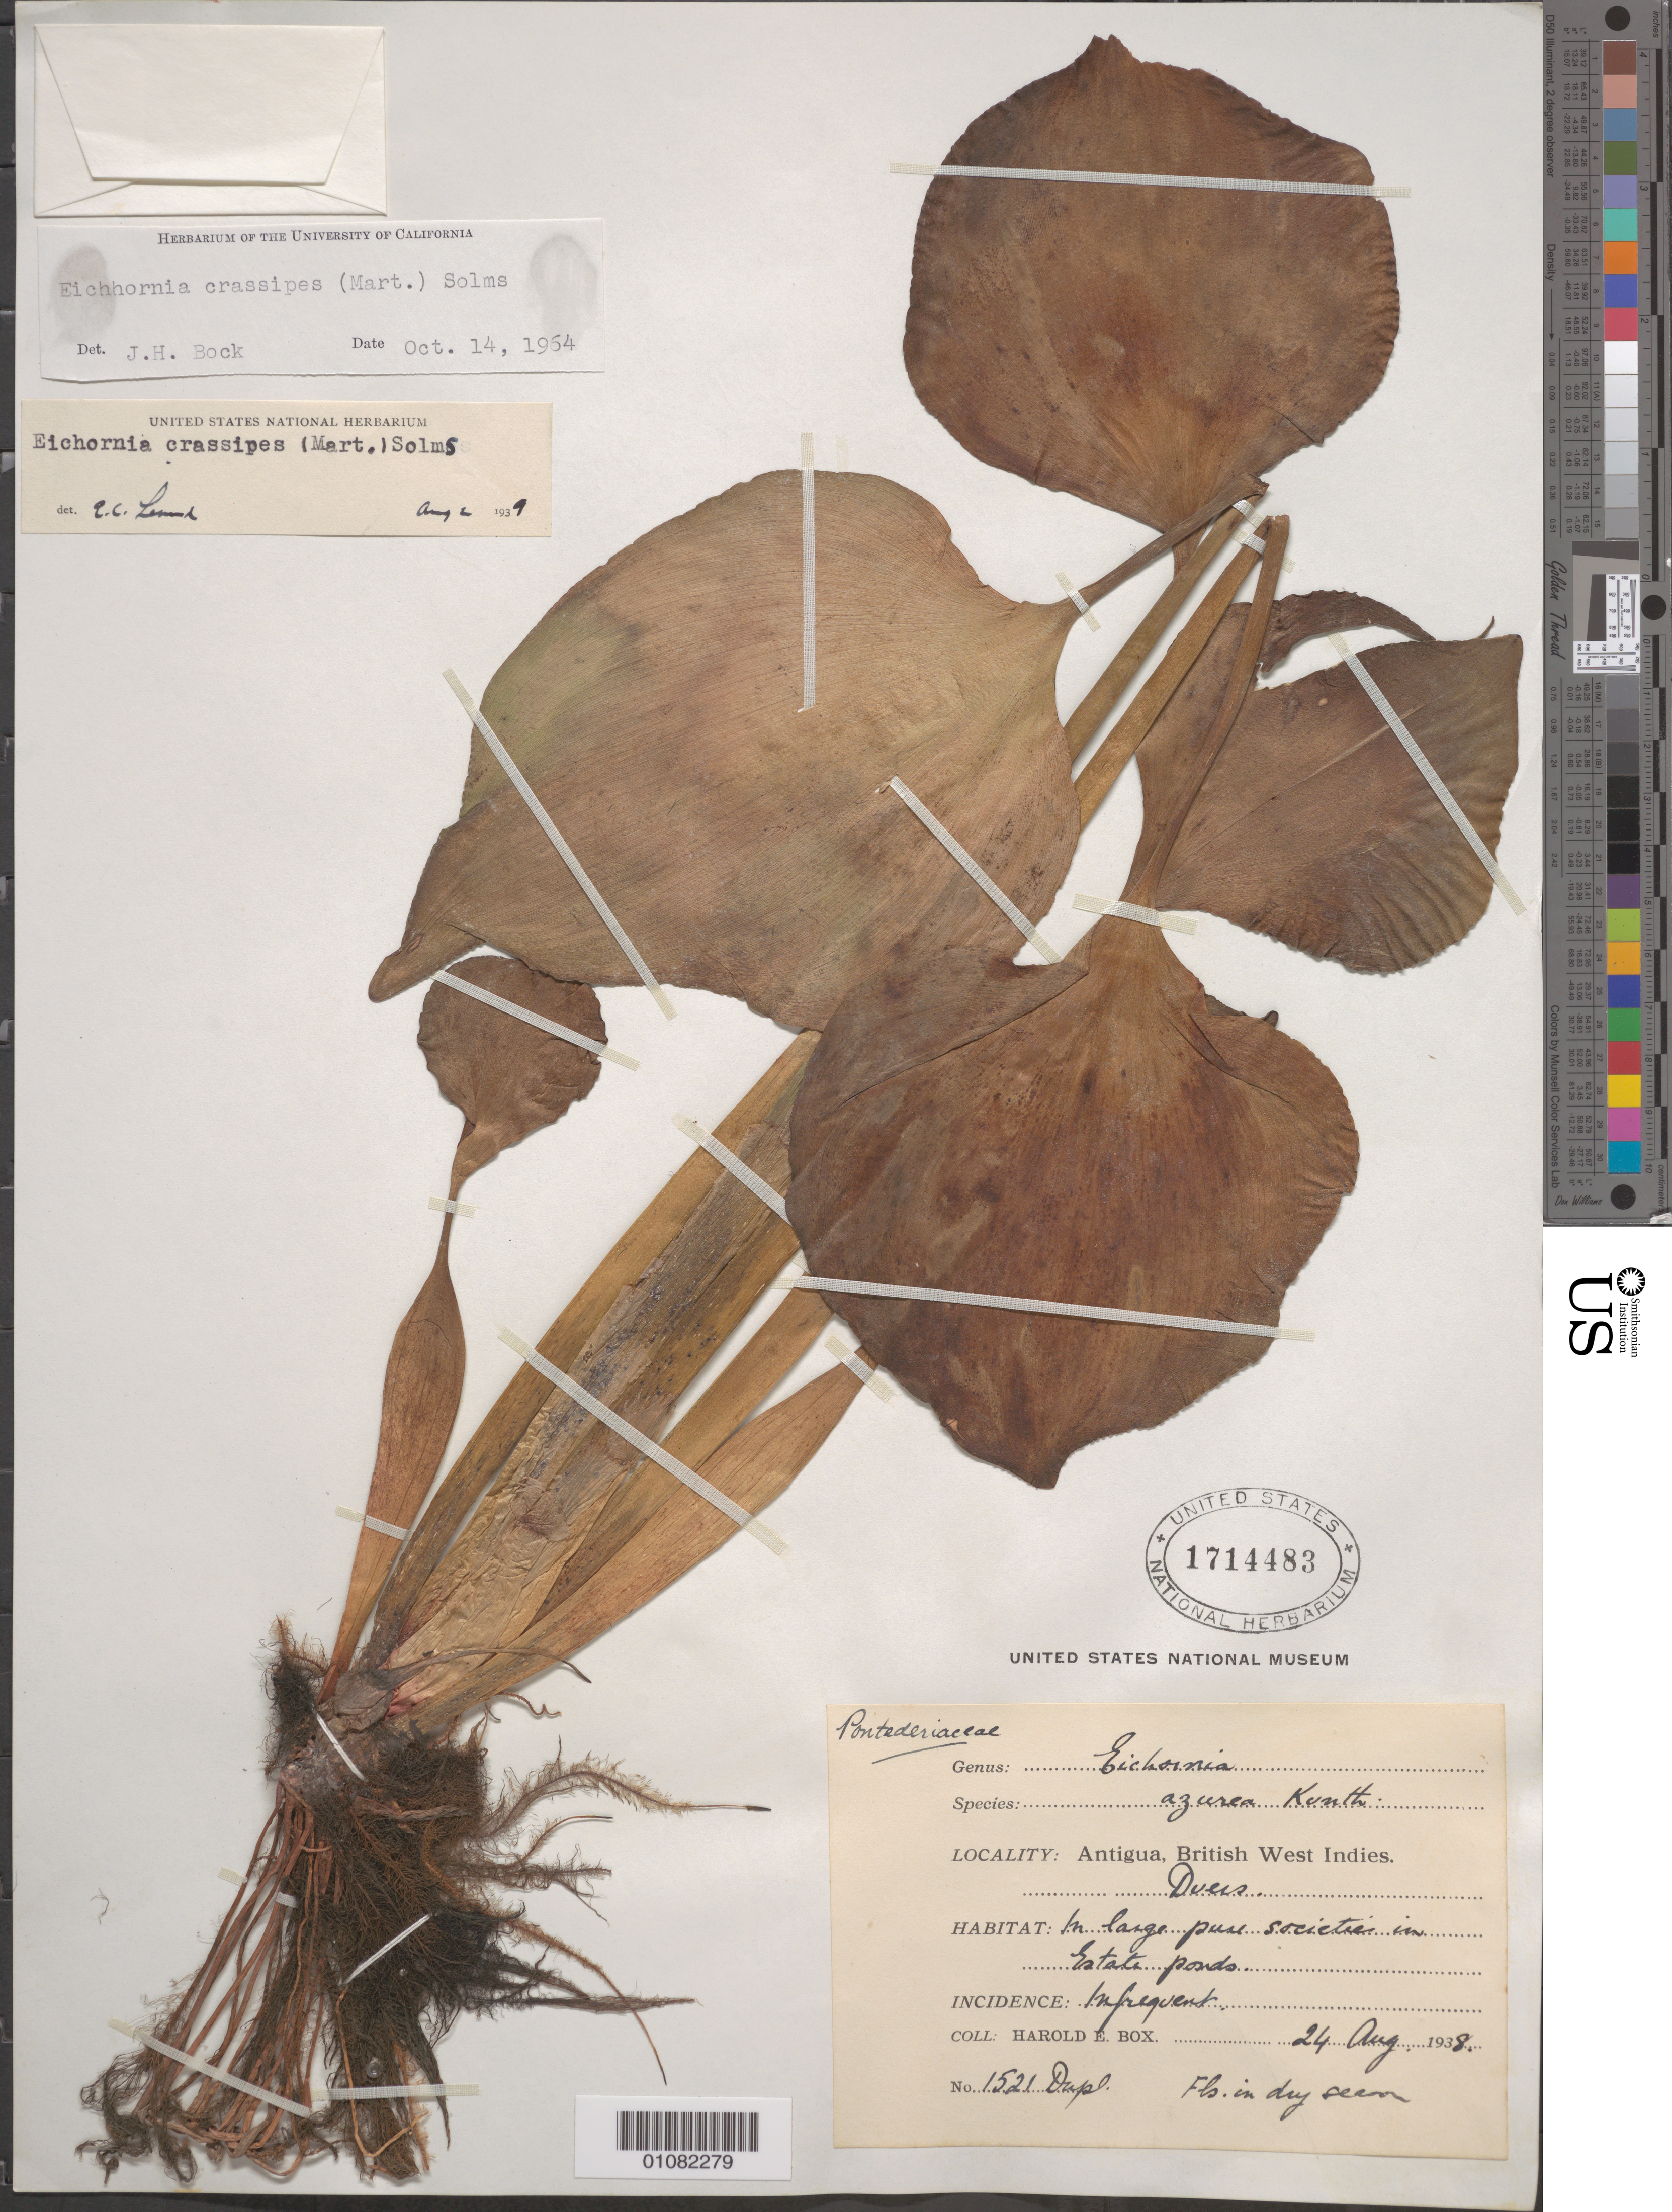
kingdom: Plantae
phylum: Tracheophyta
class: Liliopsida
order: Commelinales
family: Pontederiaceae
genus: Eichhornia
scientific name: Eichhornia crassipes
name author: (Mart.) Solms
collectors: H. E. Box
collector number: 1521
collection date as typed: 24 Aug 1938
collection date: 1938-08-24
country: Antigua and Barbuda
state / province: Saint Peter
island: Antigua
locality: Duers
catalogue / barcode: US 1714483